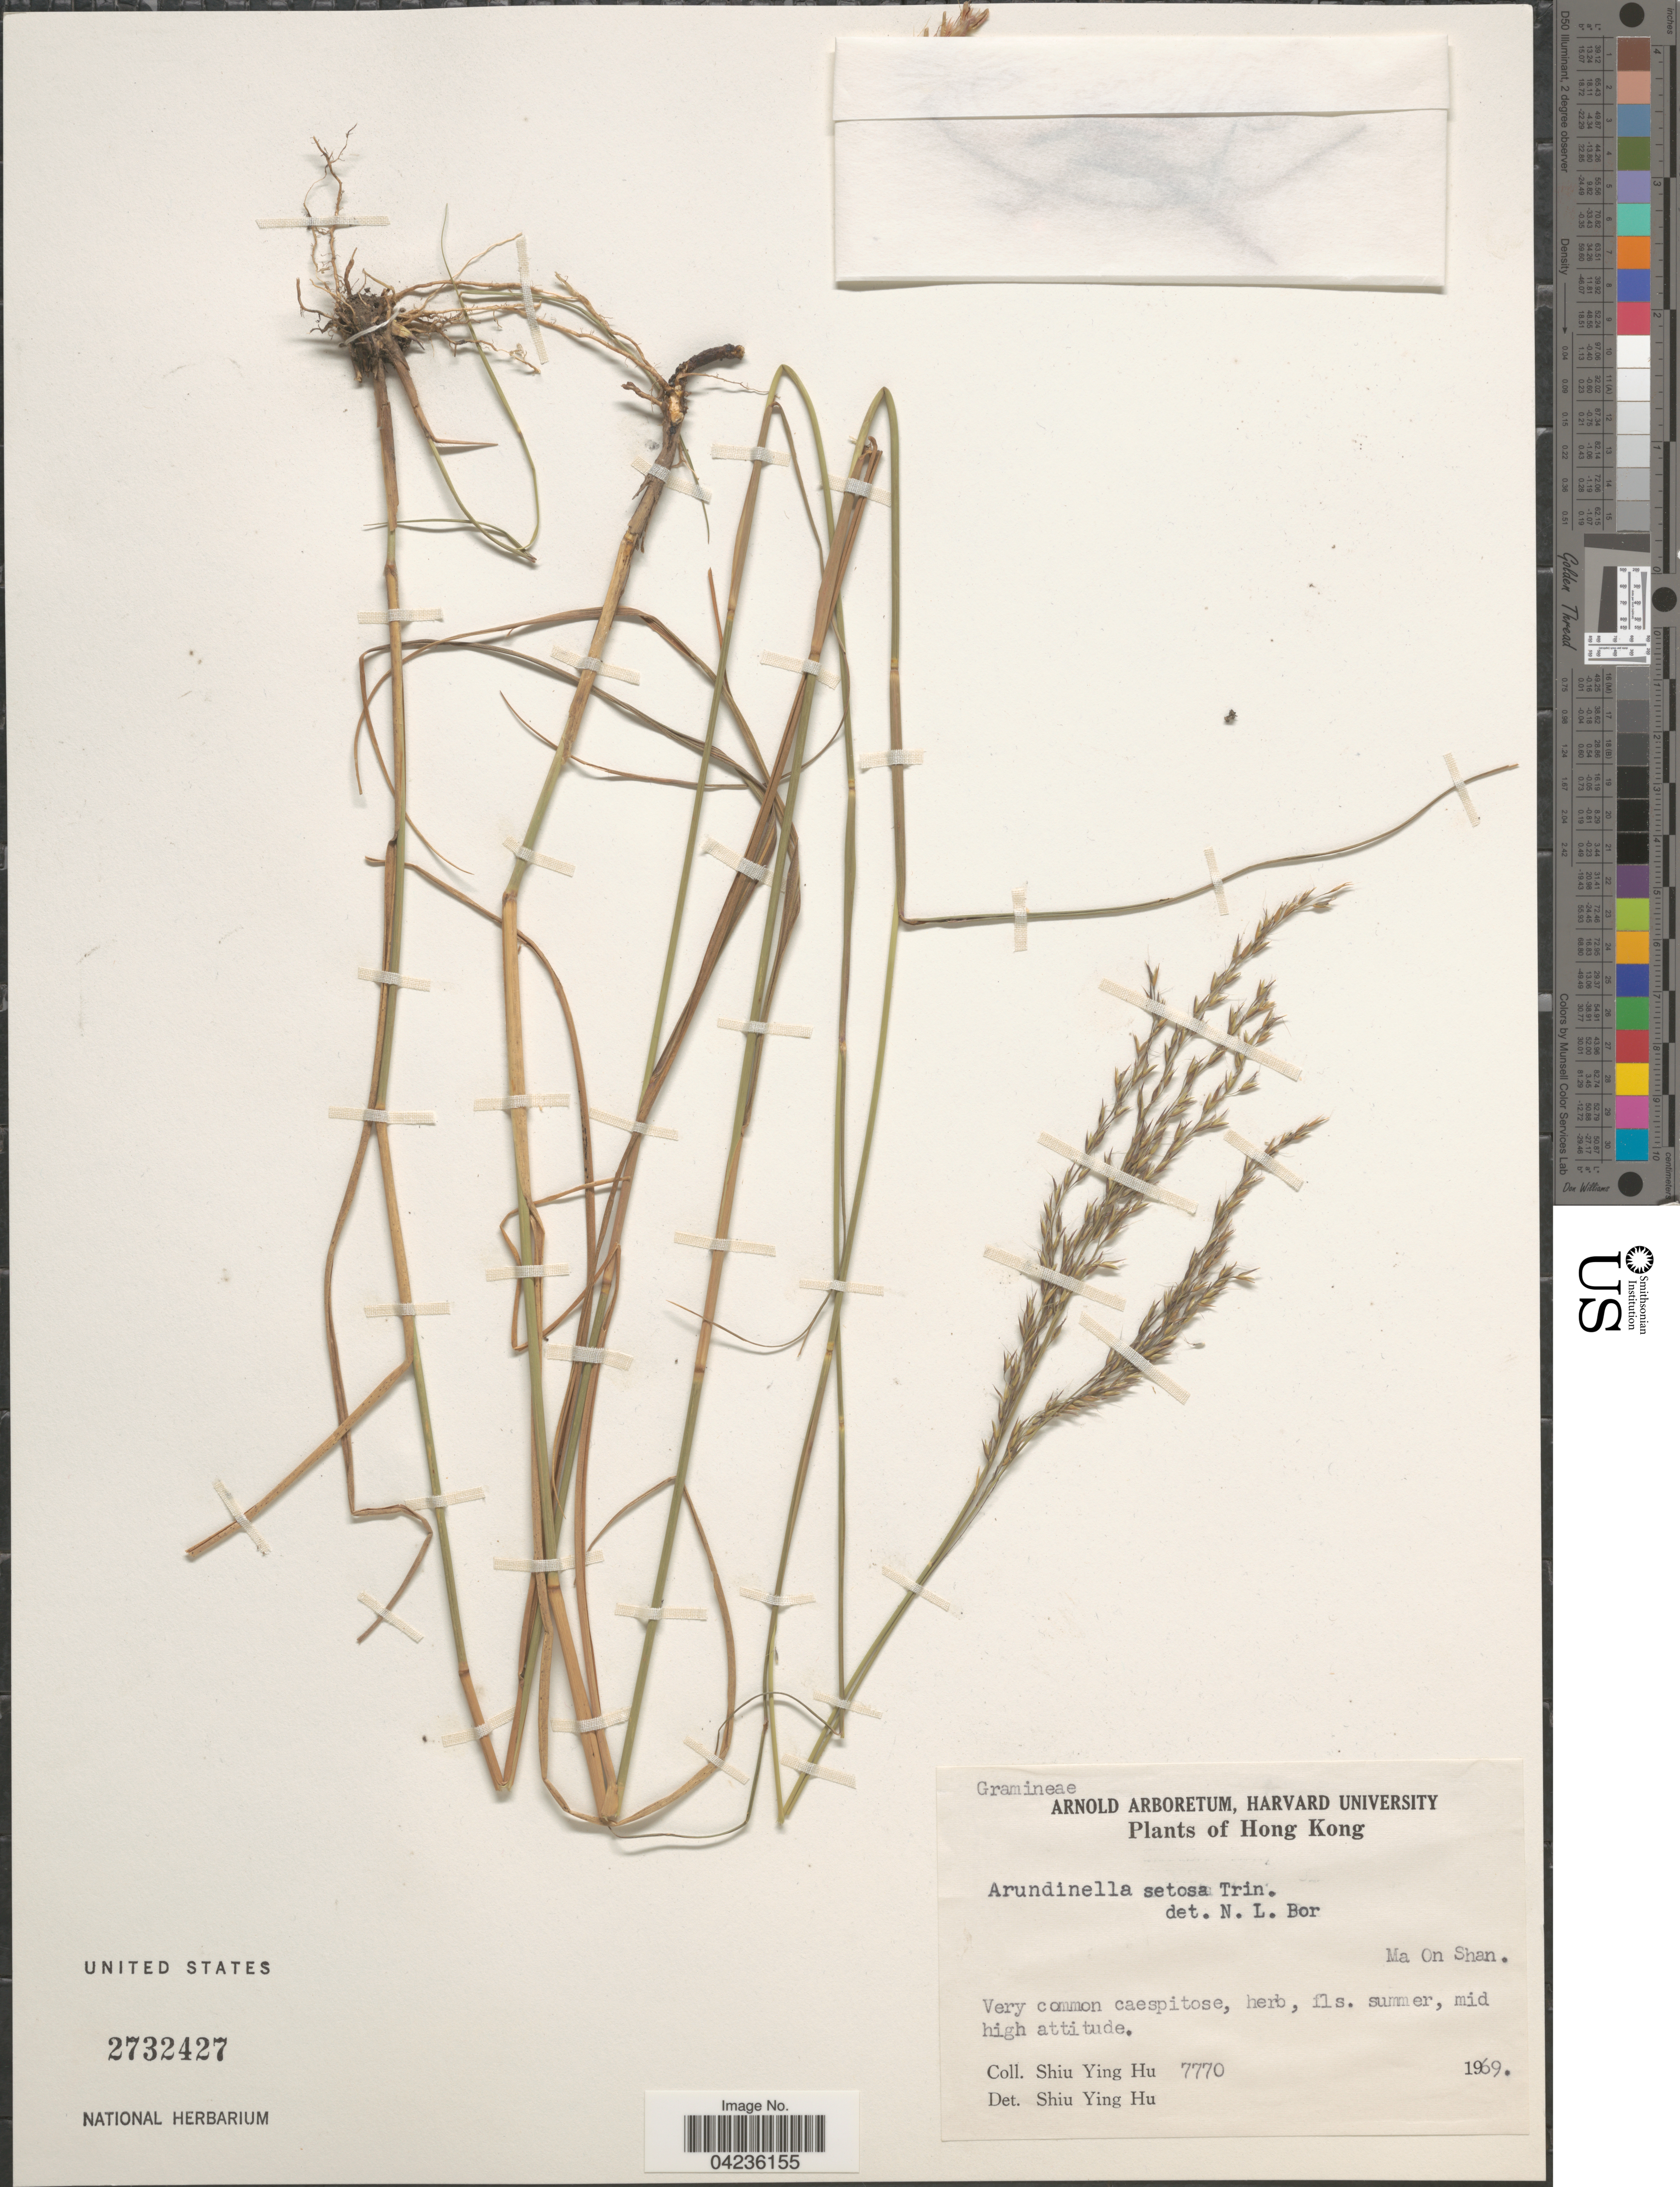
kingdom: Plantae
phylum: Tracheophyta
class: Liliopsida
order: Poales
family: Poaceae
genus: Arundinella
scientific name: Arundinella setosa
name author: Trin.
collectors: S. Y. Hu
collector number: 7770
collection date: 1969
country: China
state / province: Hong Kong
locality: Ma On Shan.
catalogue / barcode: US 2732427